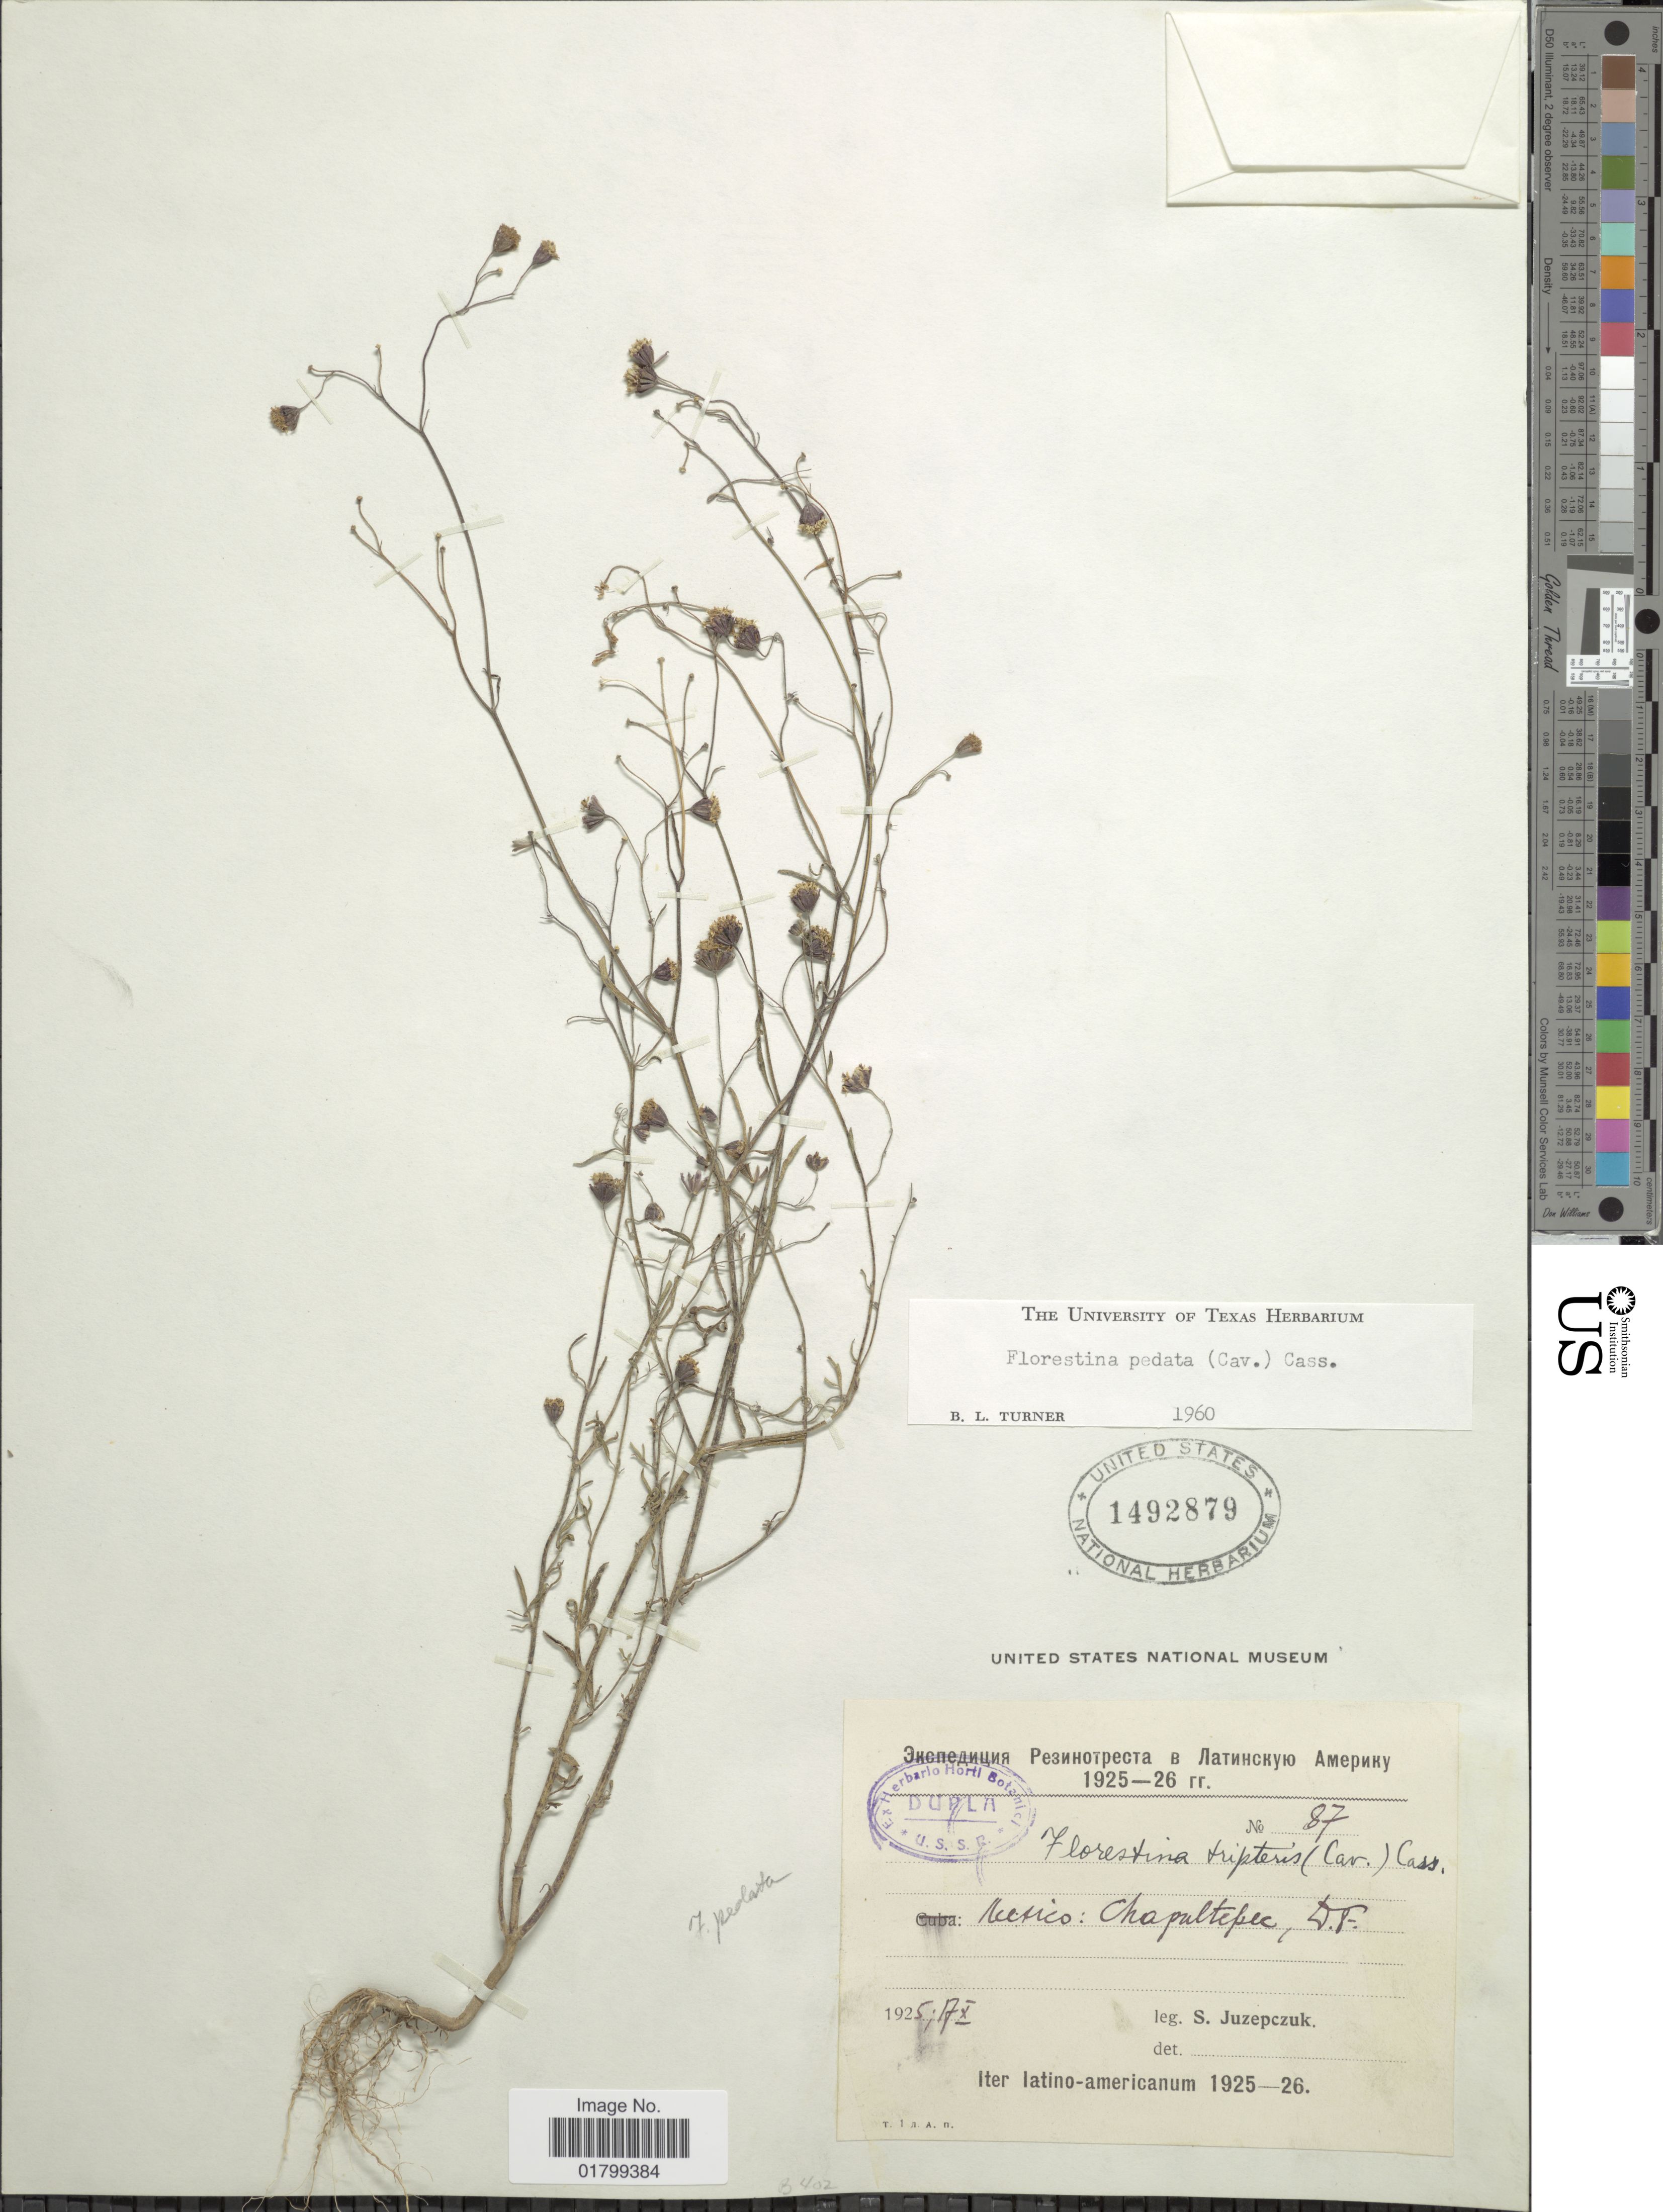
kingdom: Plantae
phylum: Tracheophyta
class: Magnoliopsida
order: Asterales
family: Asteraceae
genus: Florestina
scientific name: Florestina pedata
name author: (Cav.) Cass.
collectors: S. V. Juzepczuk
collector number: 87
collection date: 1925-10-17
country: Mexico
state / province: Distrito Federal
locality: Chapultepec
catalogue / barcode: US 1492879